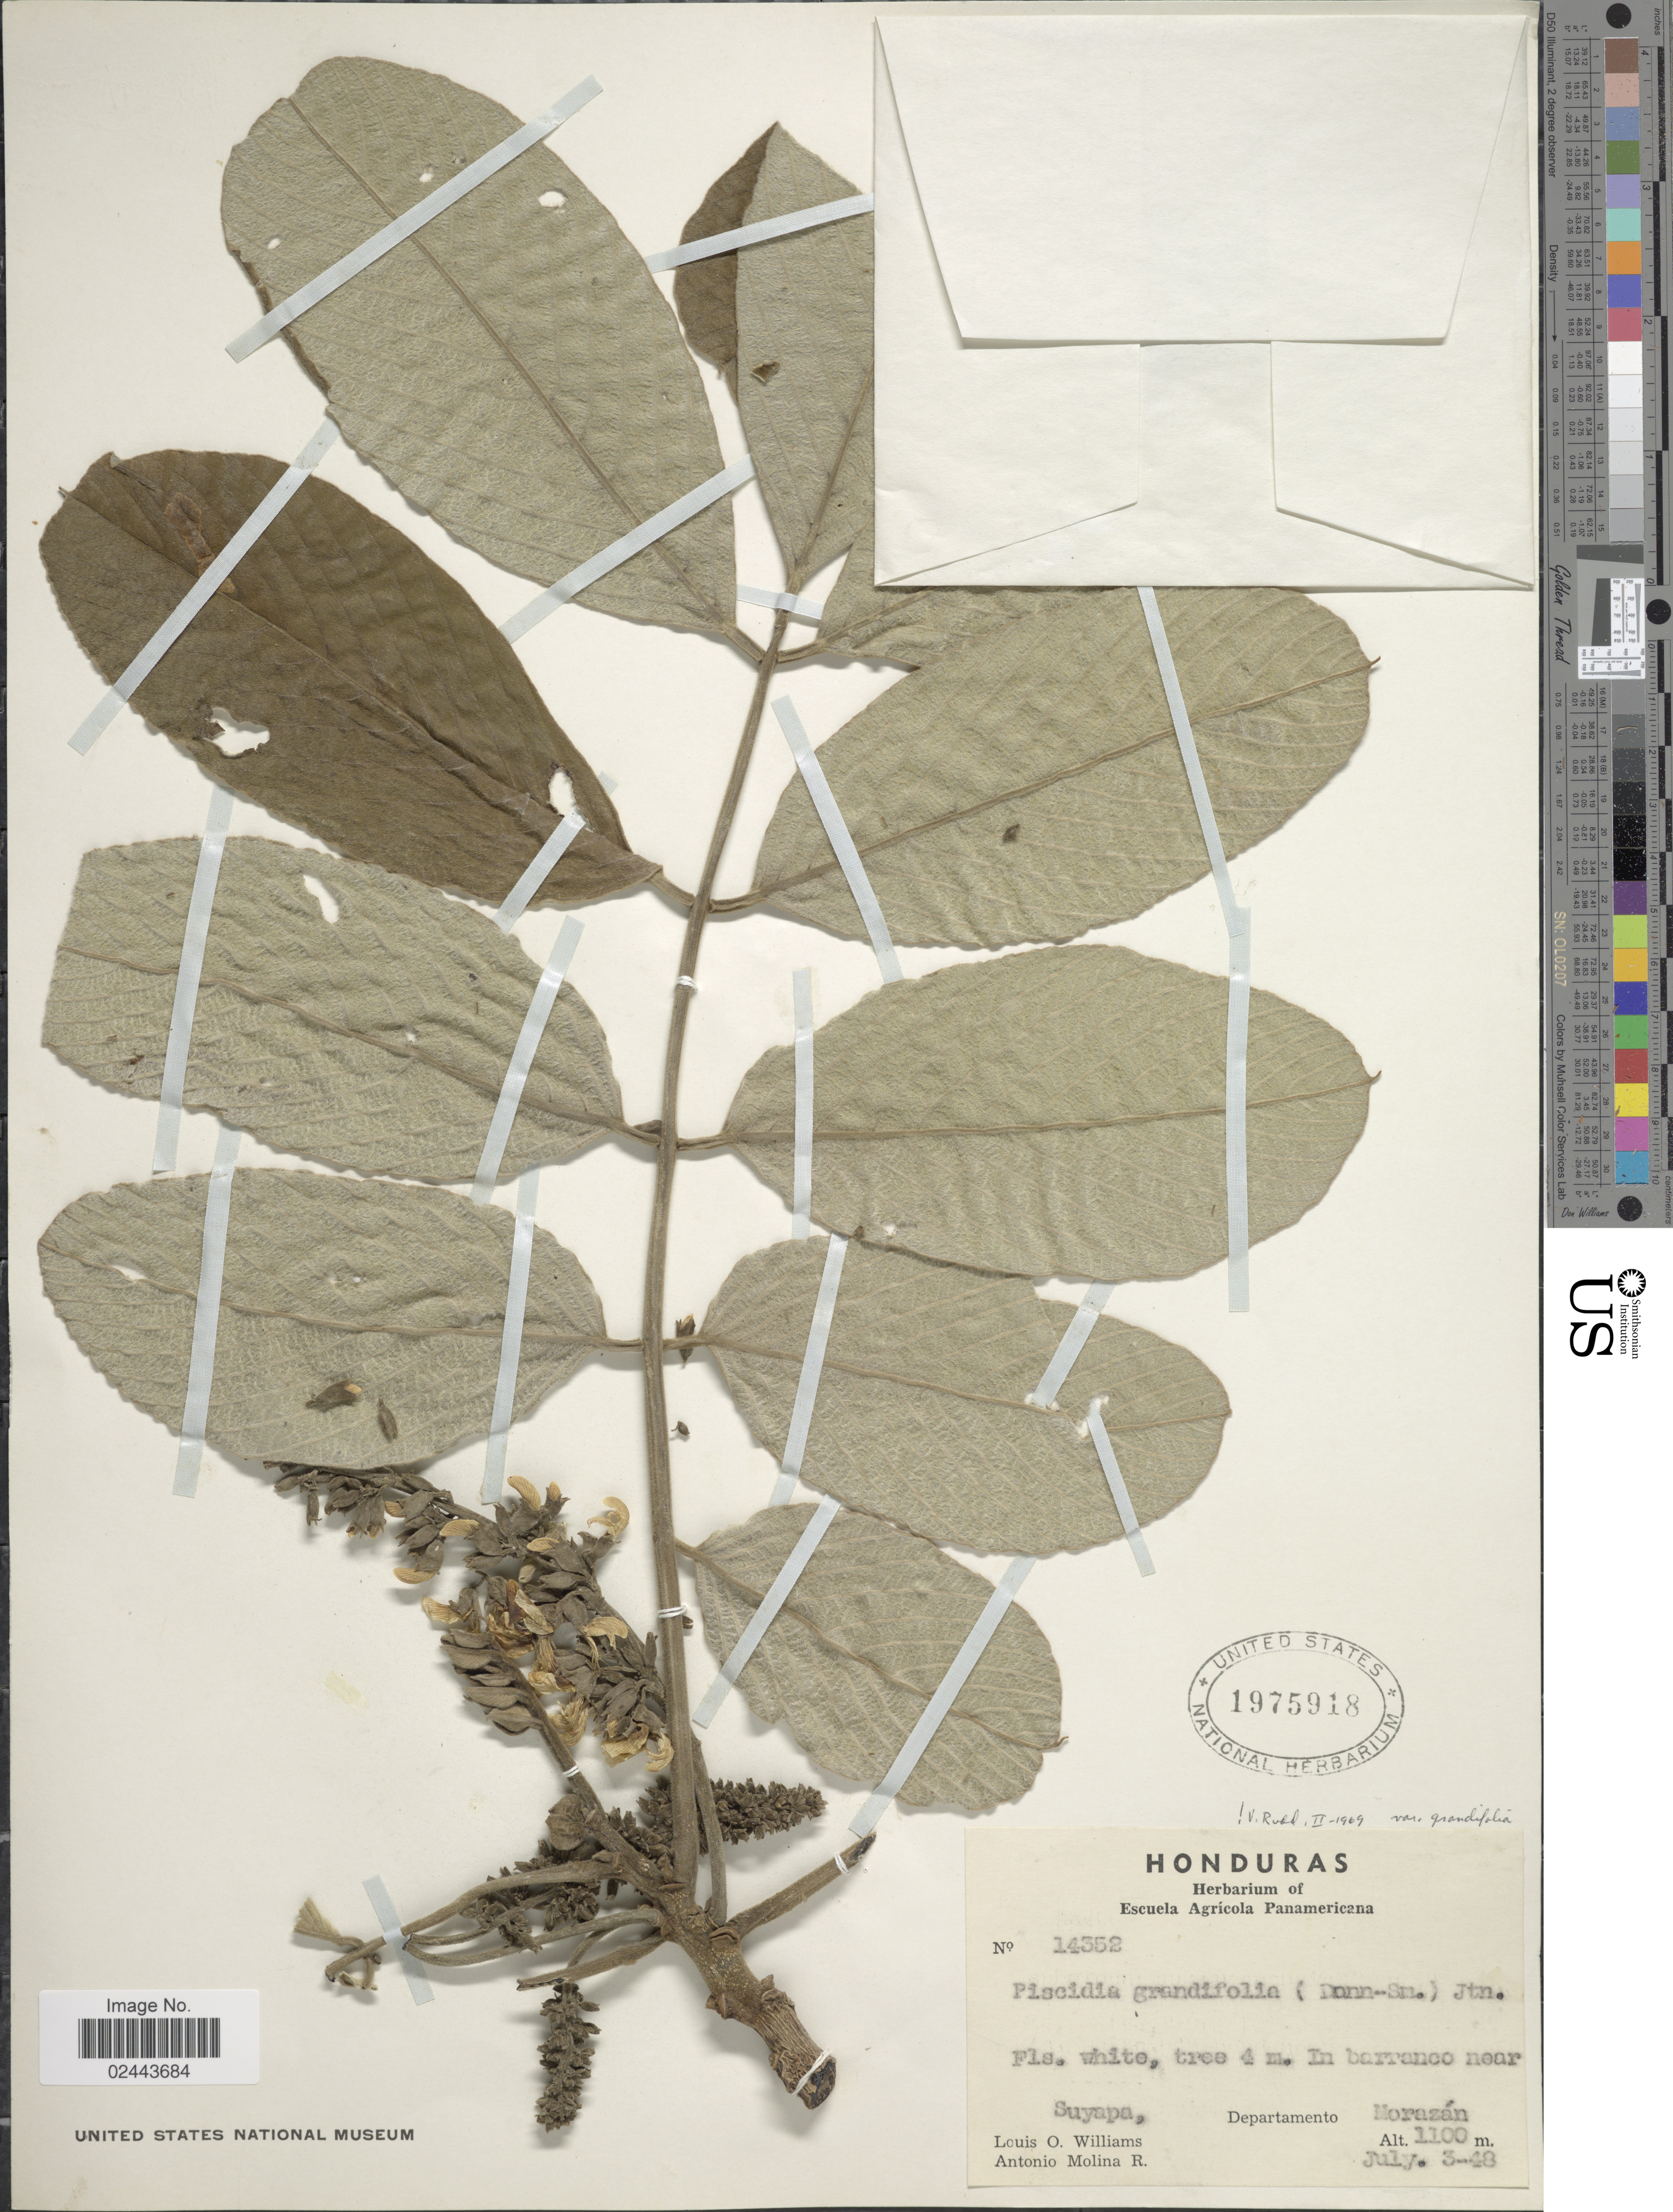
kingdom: Plantae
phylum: Tracheophyta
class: Magnoliopsida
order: Fabales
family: Fabaceae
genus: Piscidia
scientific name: Piscidia grandifolia var. grandifolia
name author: (Donn. Sm.) I.M. Johnst.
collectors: L. O. Williams & A. Molina R.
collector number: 14352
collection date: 1948-07-03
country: Honduras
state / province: Fco. Morazán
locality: In barranco near Suyapa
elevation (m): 1100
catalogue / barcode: US 1975918